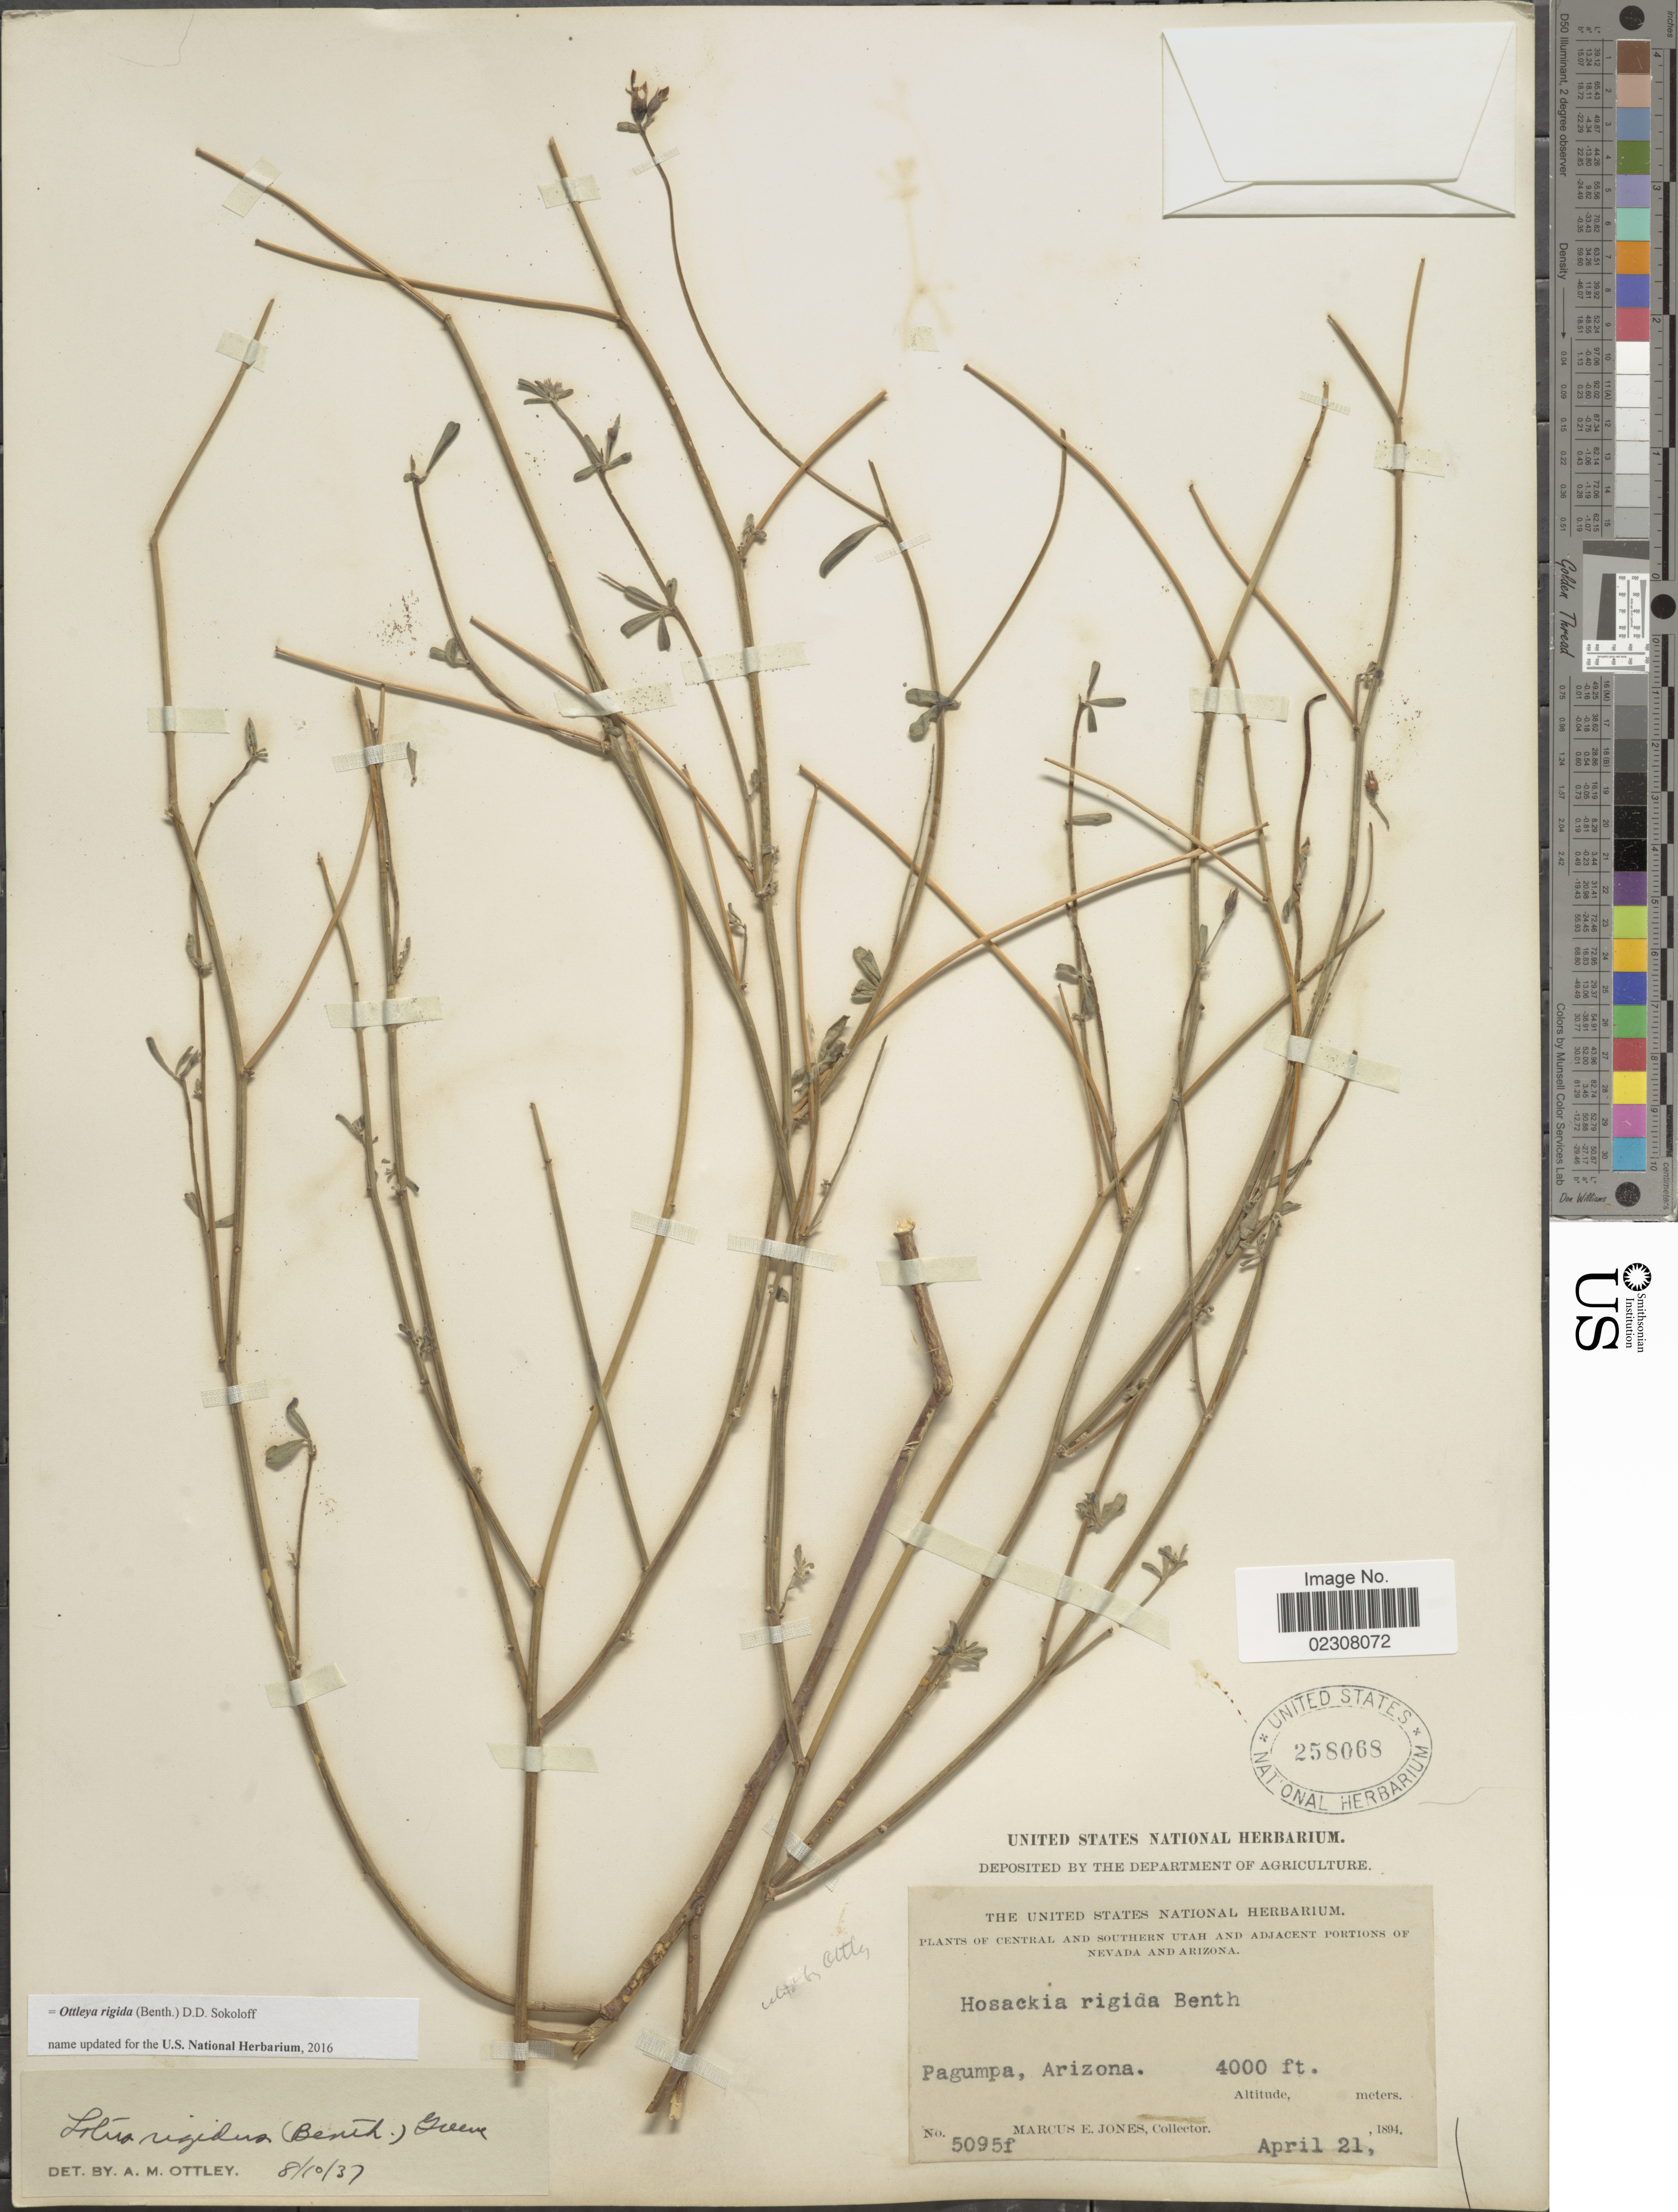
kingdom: Plantae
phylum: Tracheophyta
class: Magnoliopsida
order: Fabales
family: Fabaceae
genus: Ottleya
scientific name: Ottleya rigida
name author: (Benth.) D.D. Sokoloff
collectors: M. E. Jones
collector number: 5095f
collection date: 1894-04-21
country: United States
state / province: Arizona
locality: Central and Southern Utah and Adjacent Portion of Nevada and Arizona, Pagumpa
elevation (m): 1219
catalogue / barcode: US 258068